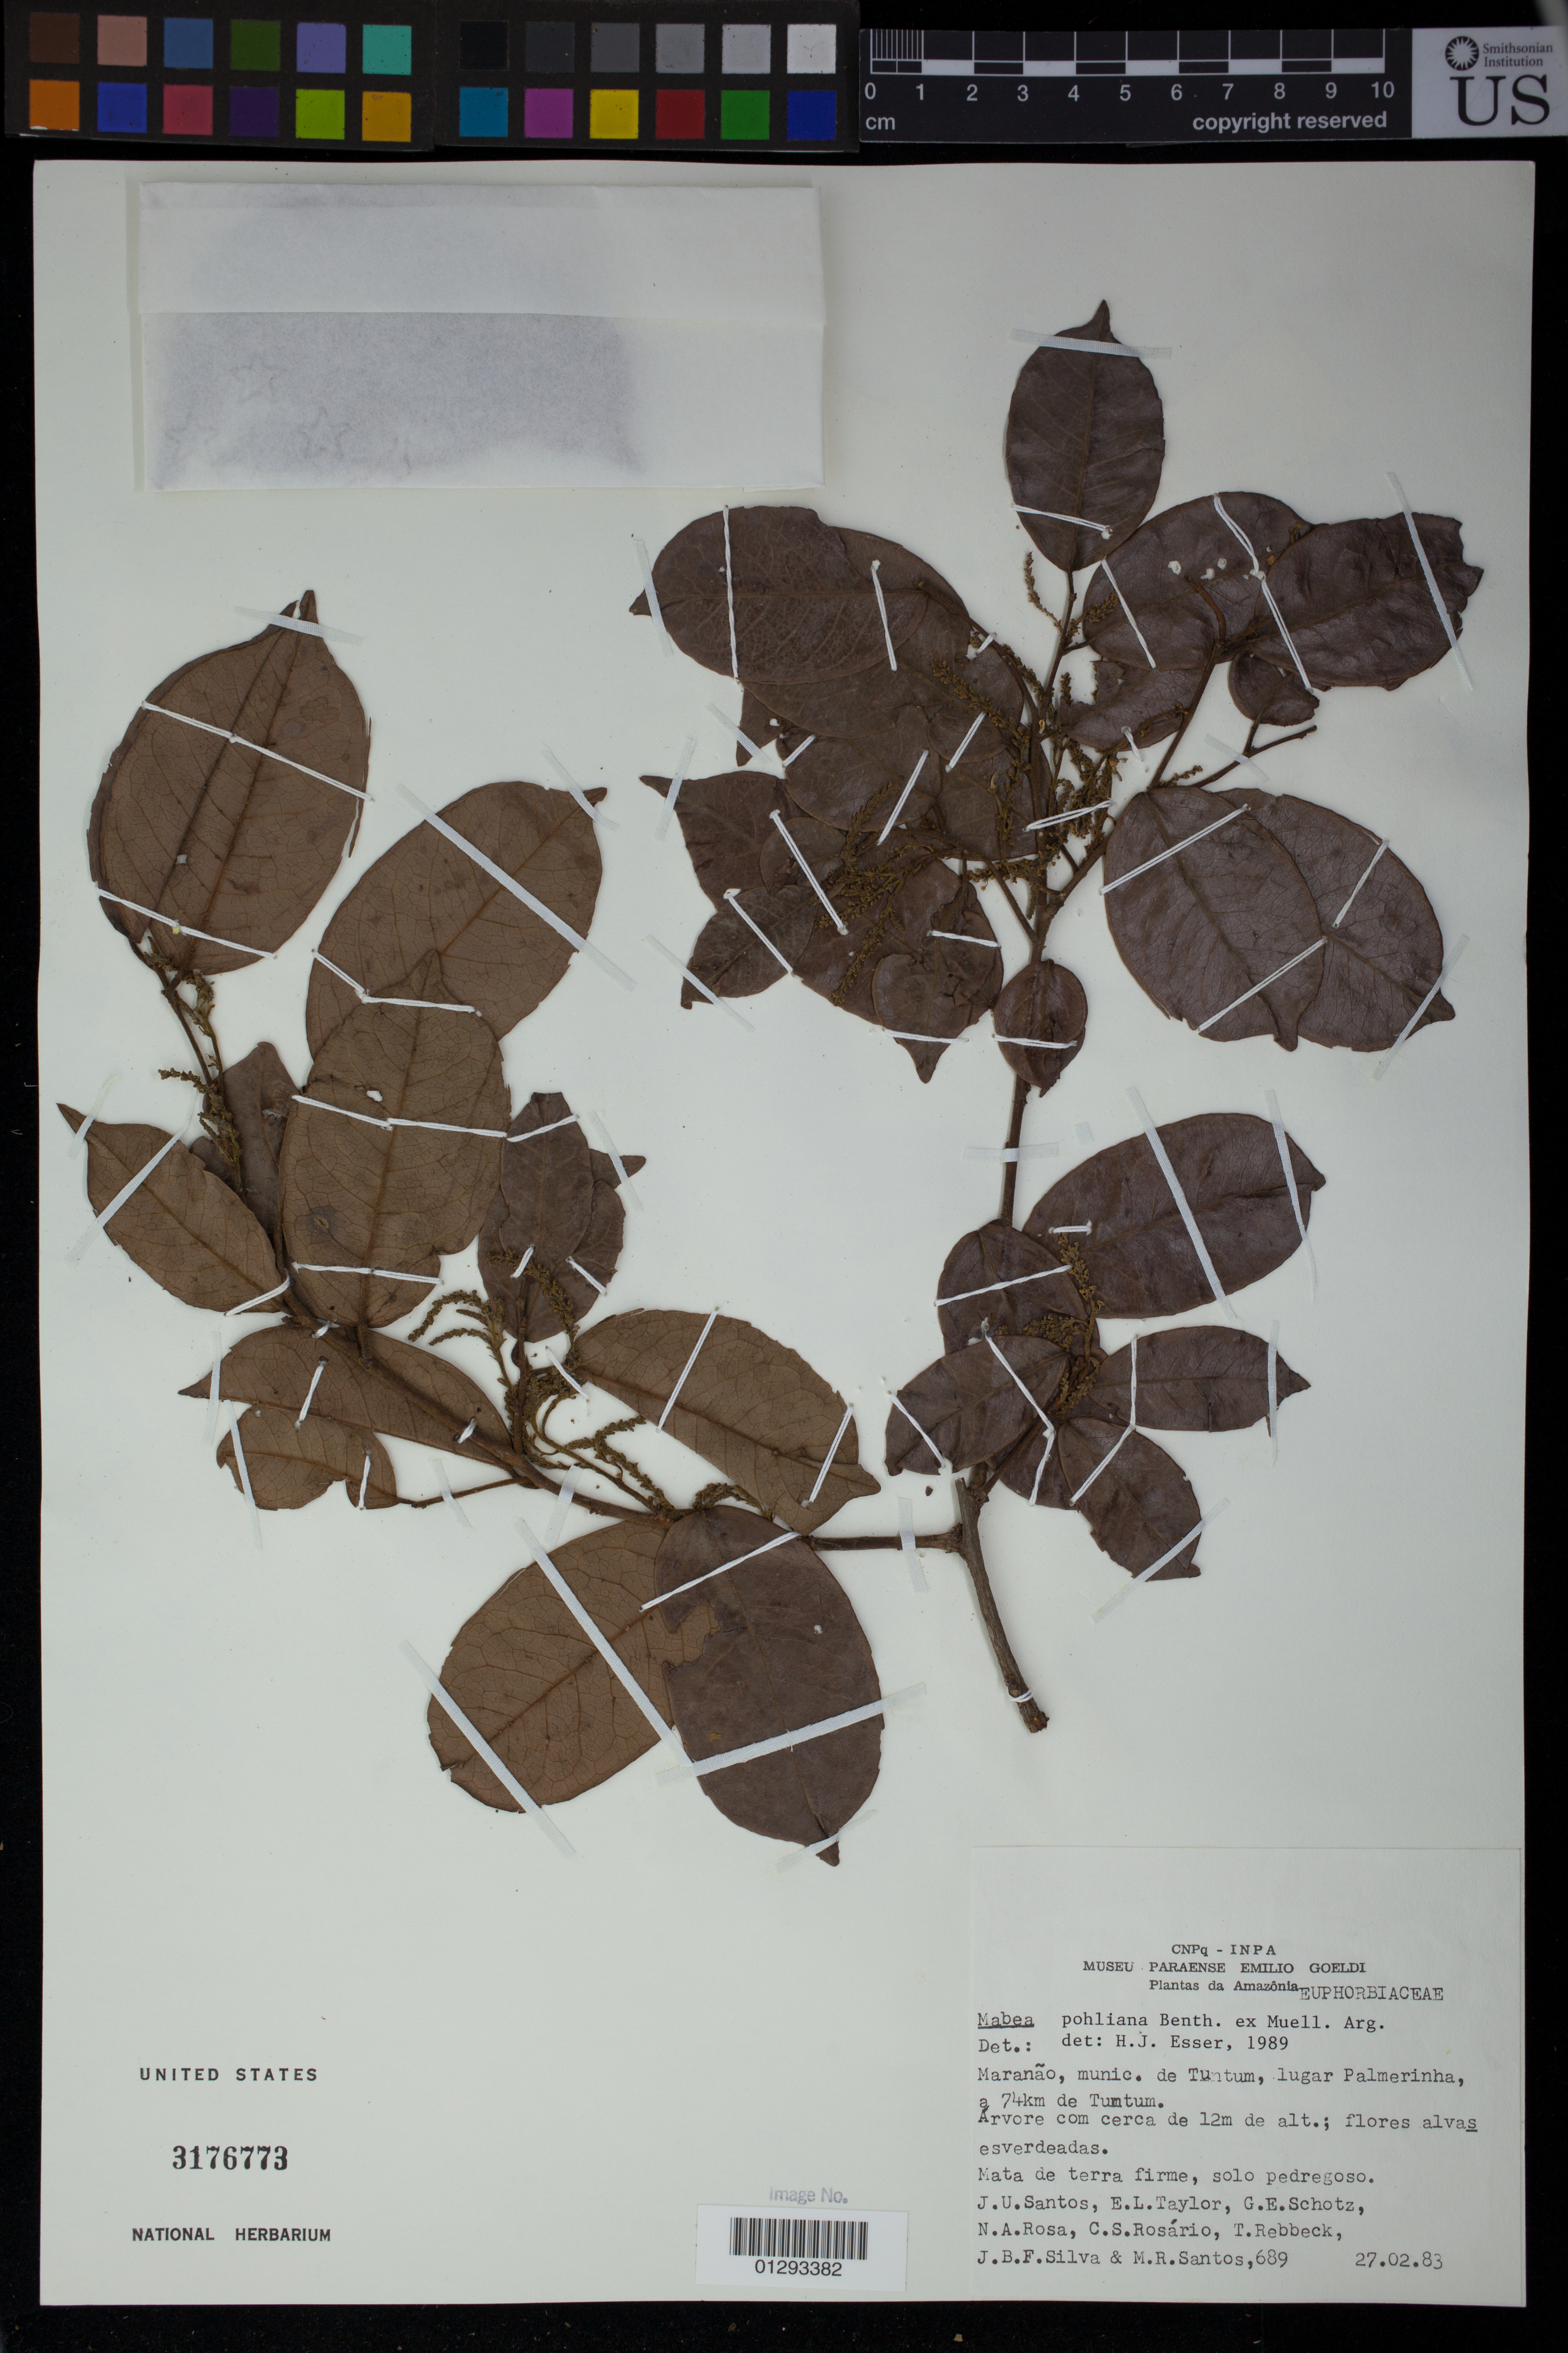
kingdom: Plantae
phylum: Tracheophyta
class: Magnoliopsida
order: Malpighiales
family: Euphorbiaceae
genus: Mabea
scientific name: Mabea pohliana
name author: (Benth.) Müll. Arg.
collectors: J. U. Santos, E. L. G. Taylor, G. E. Schotz, N. A. Rosa, C. S. Rosário, T. Rebbeck, J. B. F. Silva & M. R. dos Santos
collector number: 689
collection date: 1983-02-27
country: Brazil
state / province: Maranhão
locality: Maranao, munic. de Tuntum, lugar Palmerinha, a 74km de Tuntum.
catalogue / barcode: US 3176773